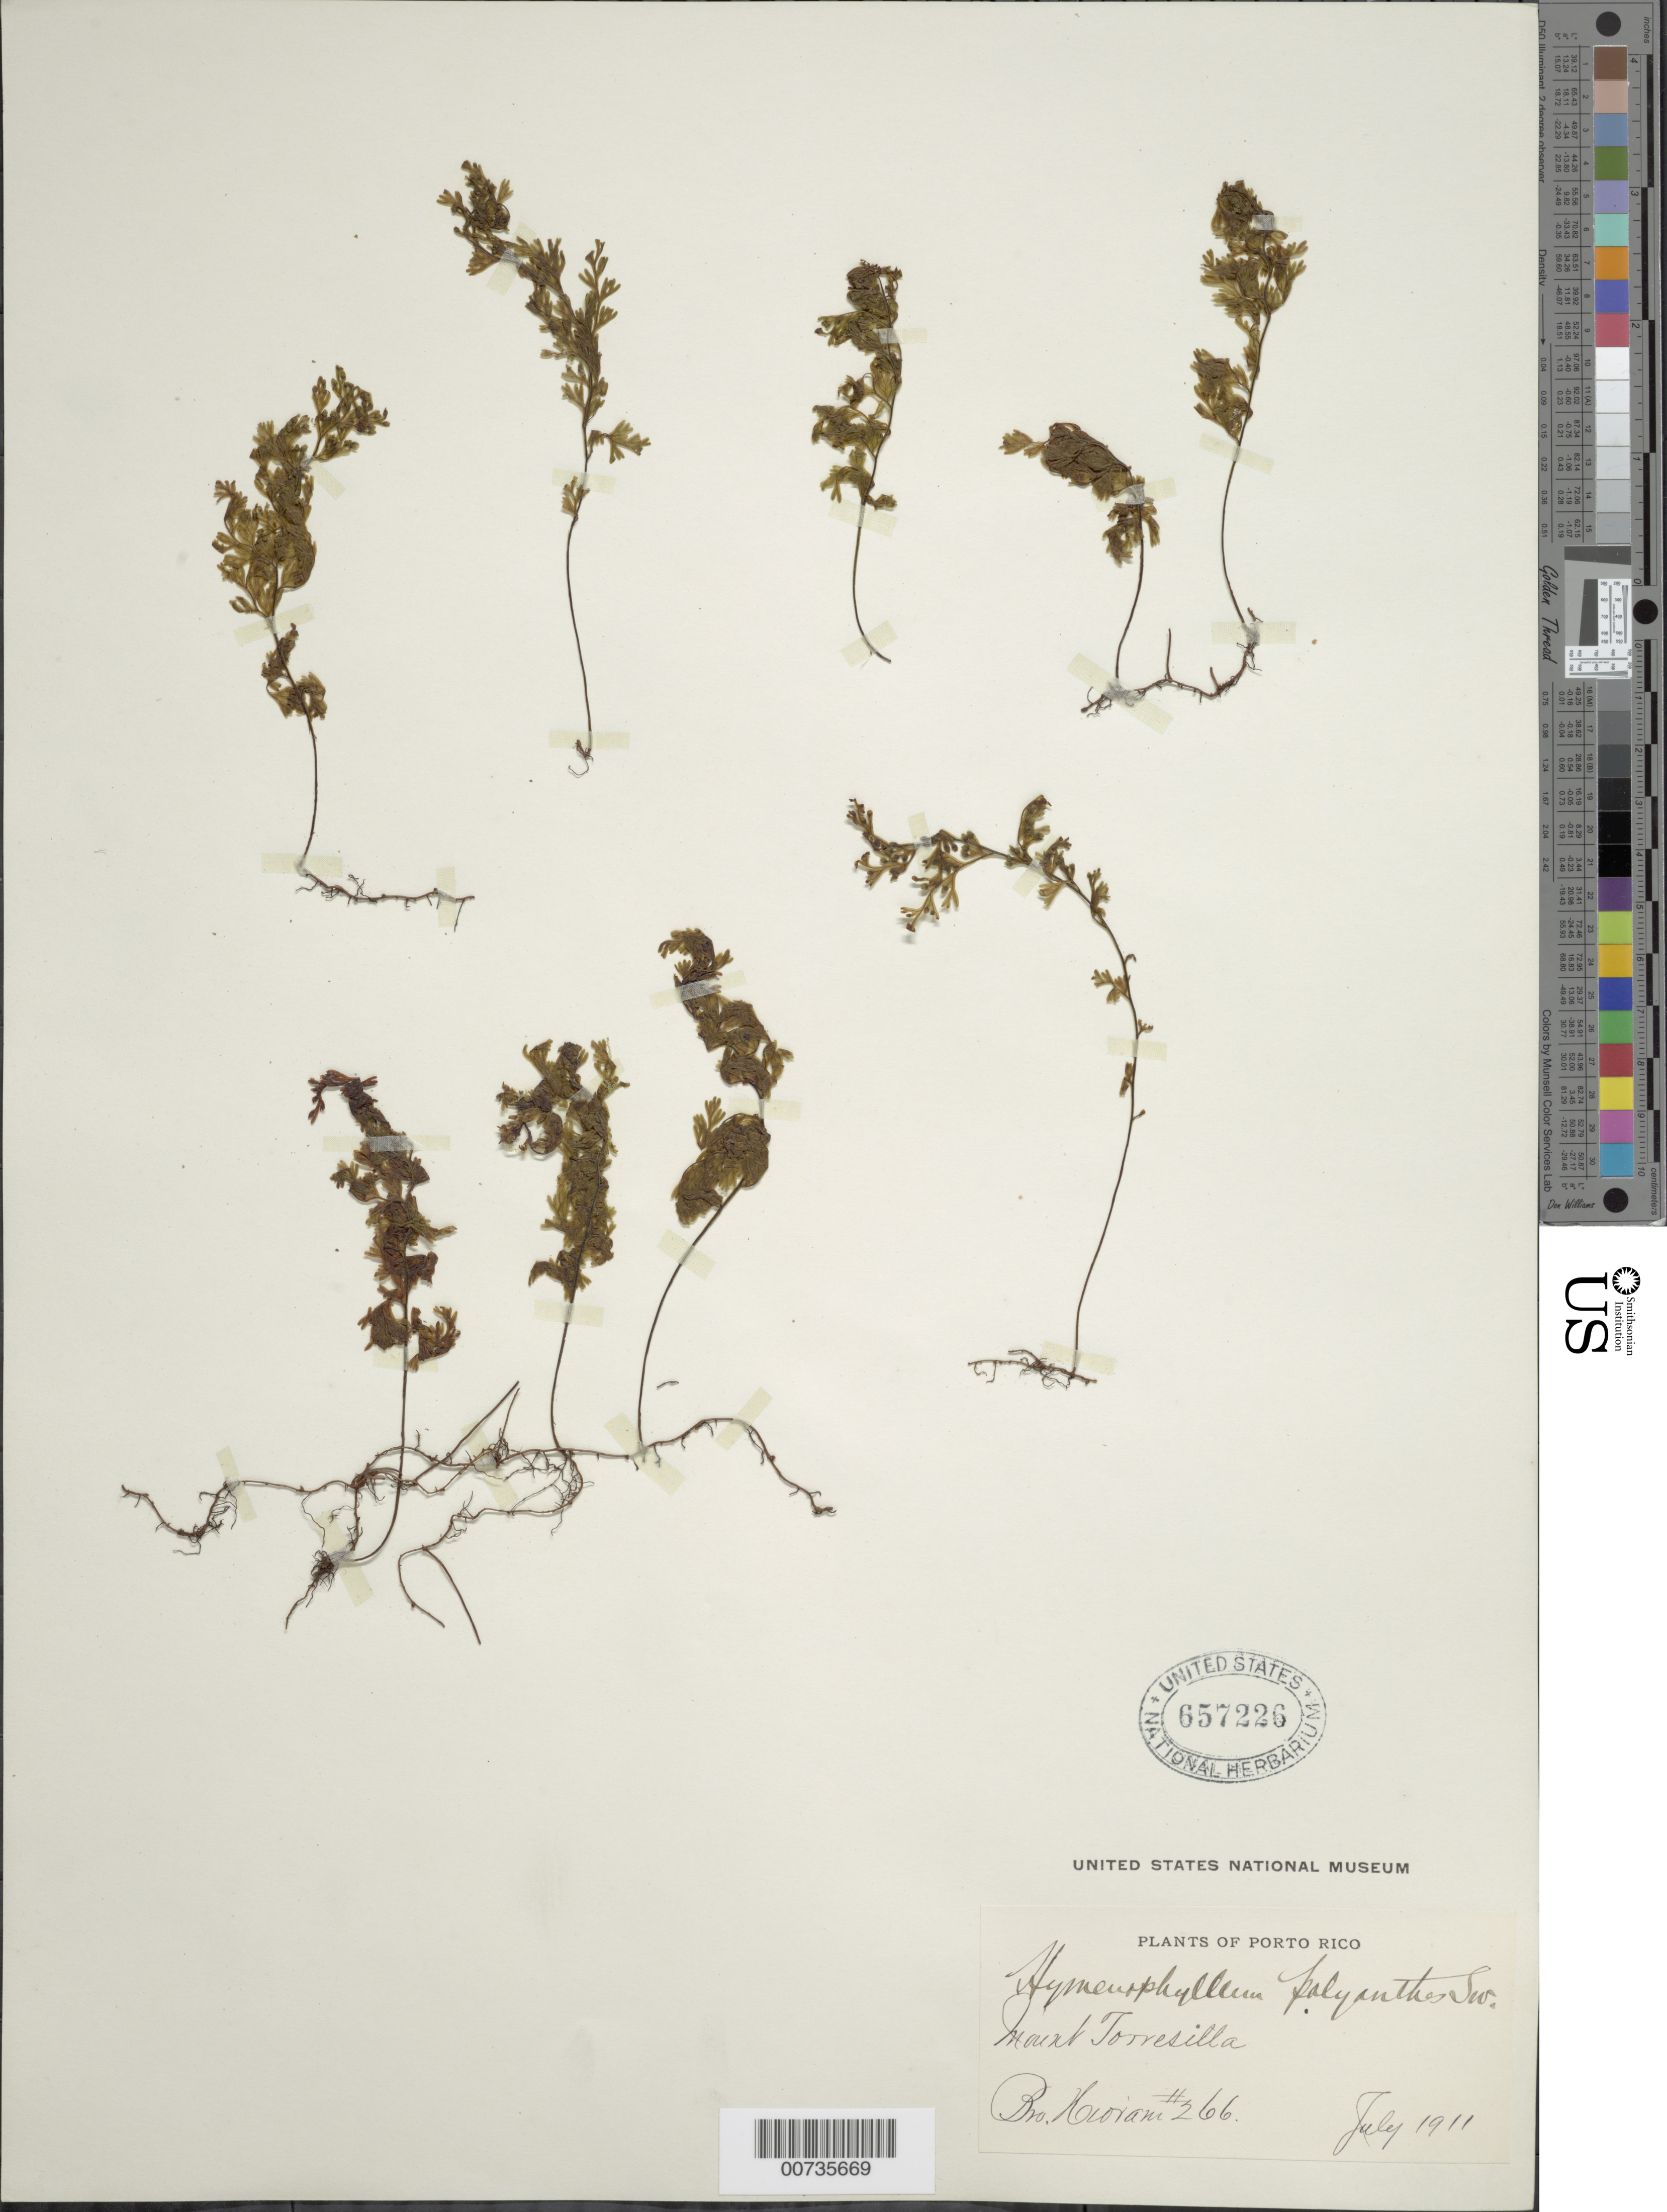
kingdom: Plantae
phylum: Tracheophyta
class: Polypodiopsida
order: Hymenophyllales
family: Hymenophyllaceae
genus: Hymenophyllum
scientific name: Hymenophyllum polyanthos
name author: (Sw.) Sw.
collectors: Bro. Hioram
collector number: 266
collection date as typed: Jul 1911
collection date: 1911-07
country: Puerto Rico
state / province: Barranquitas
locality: Mount Torresilla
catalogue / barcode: US 657226